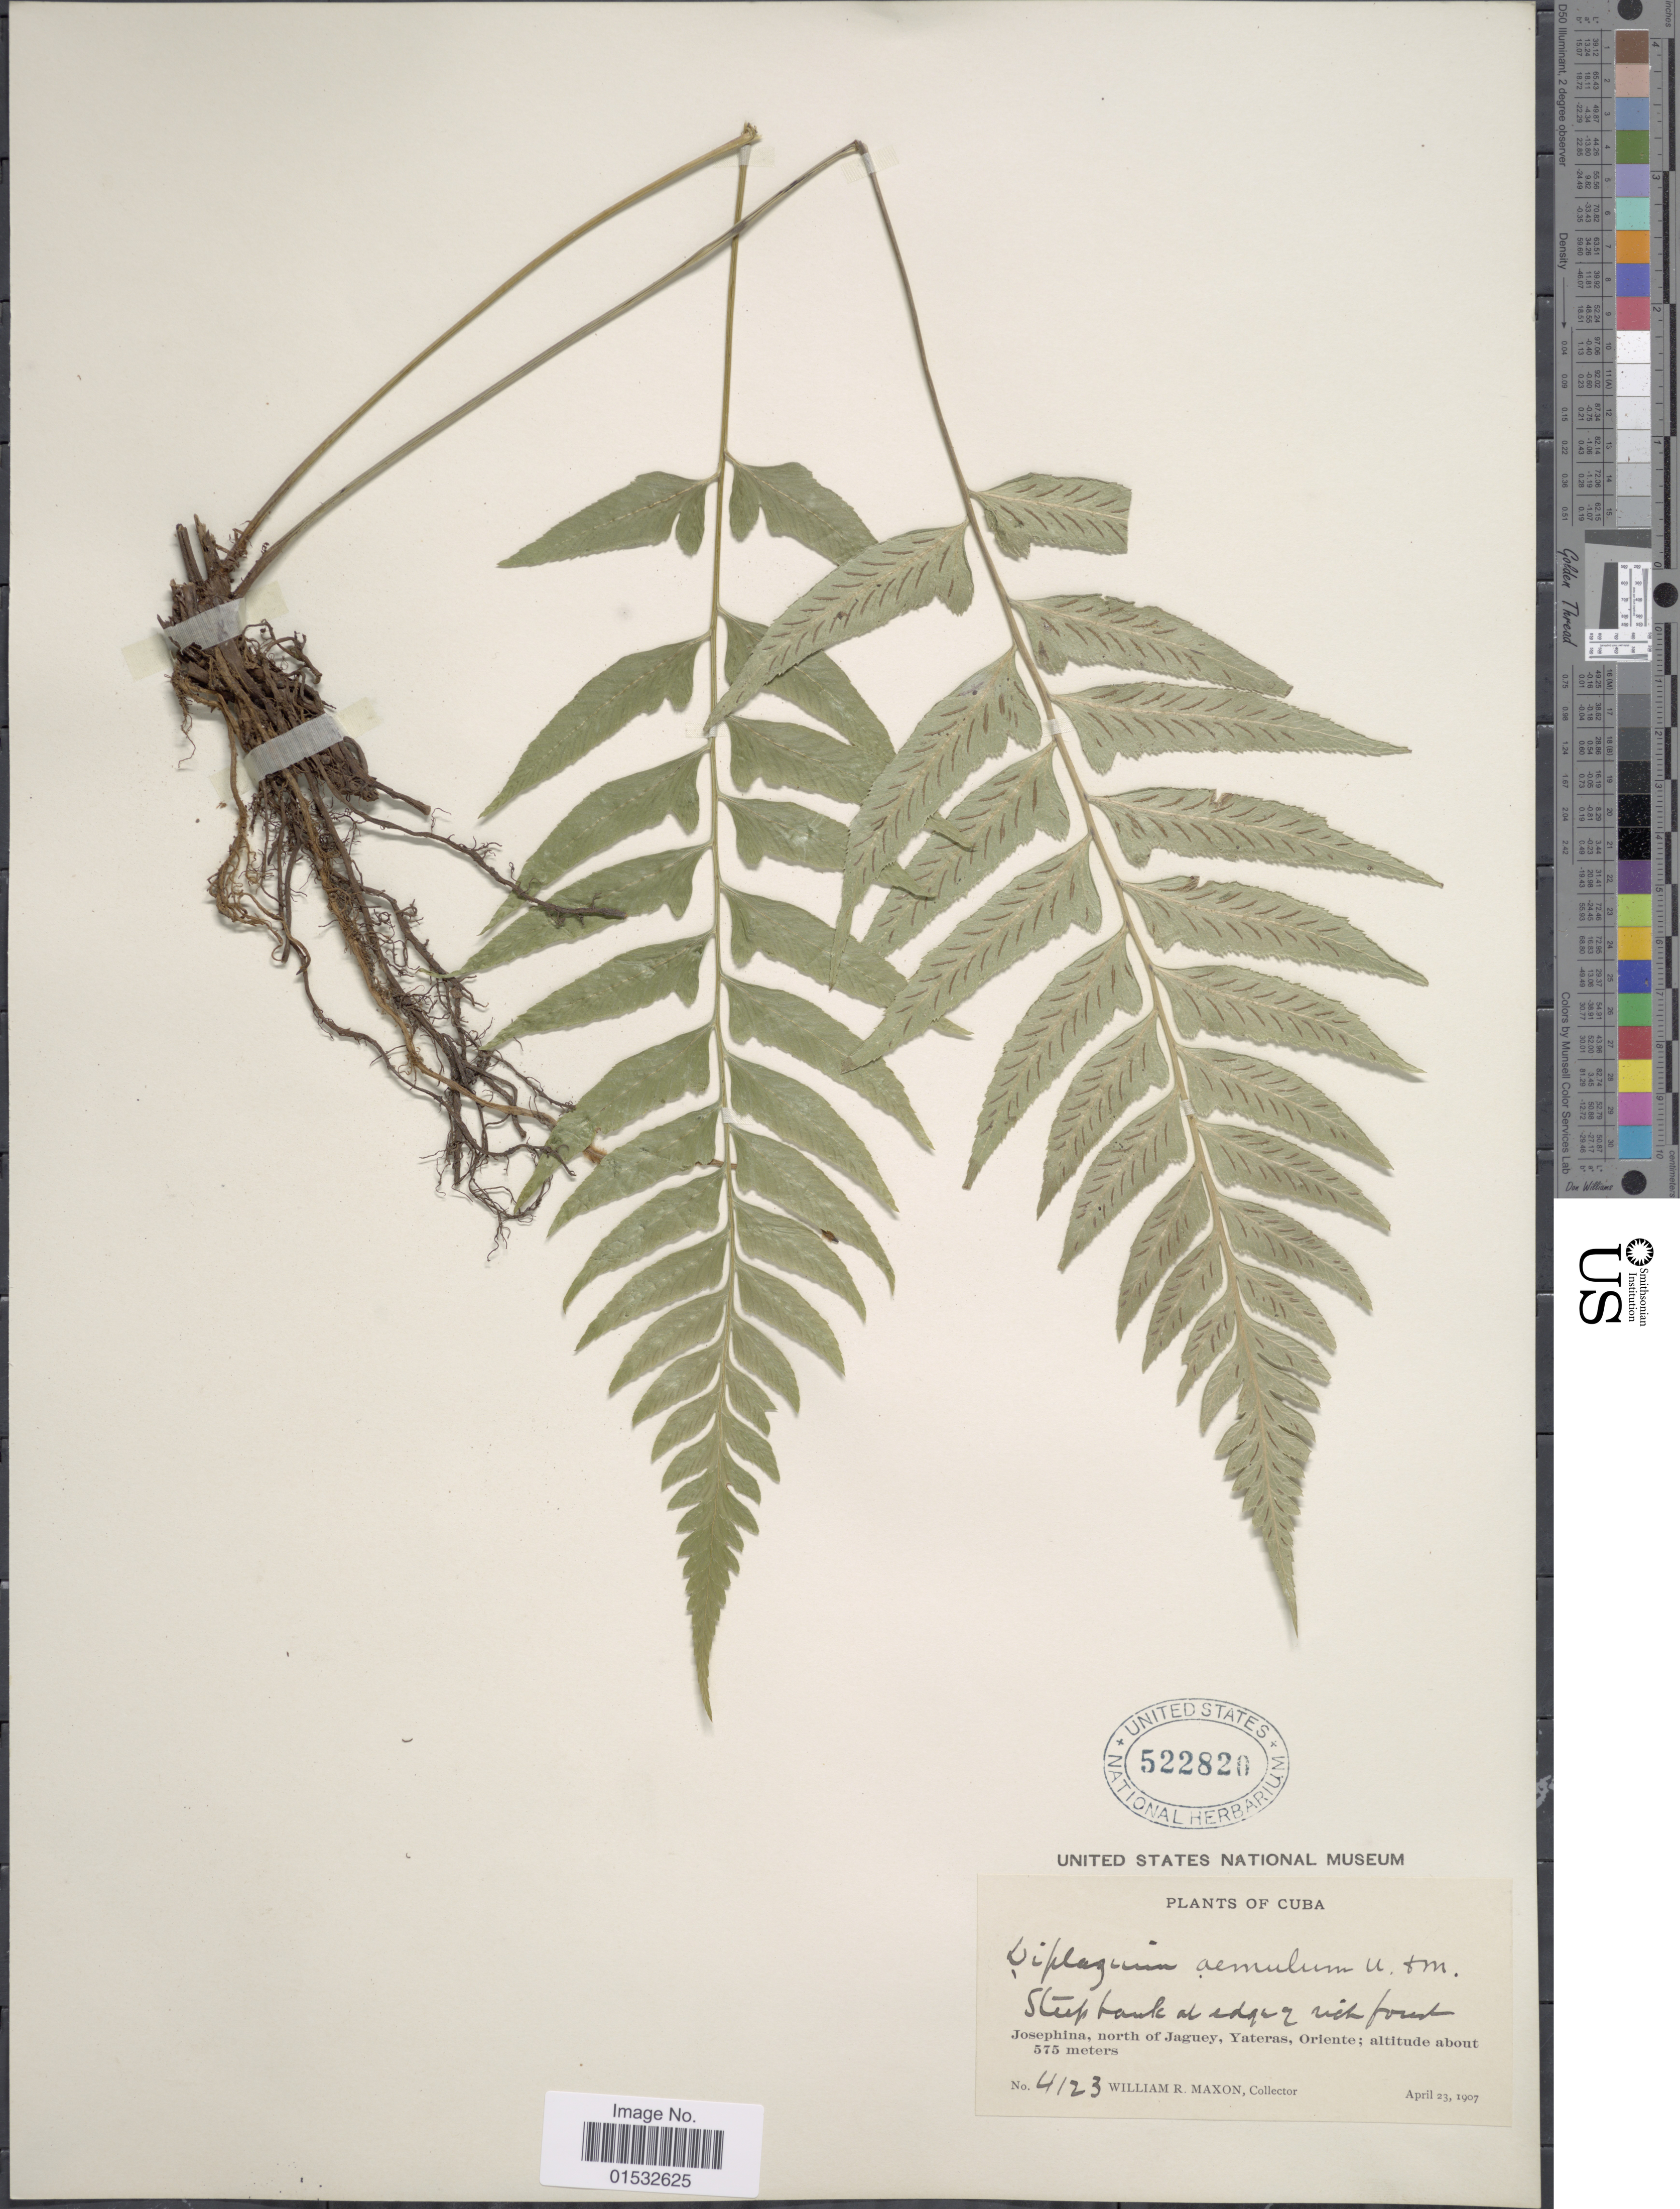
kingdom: Plantae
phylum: Tracheophyta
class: Polypodiopsida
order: Polypodiales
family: Athyriaceae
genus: Diplazium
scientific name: Diplazium unilobum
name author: (Poir.) Hieron.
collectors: W. R. Maxon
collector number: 4123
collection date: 1907-04-23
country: Cuba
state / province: Oriente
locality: Josephina, north of Jaguey, Yateras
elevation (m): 575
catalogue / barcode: US 522820